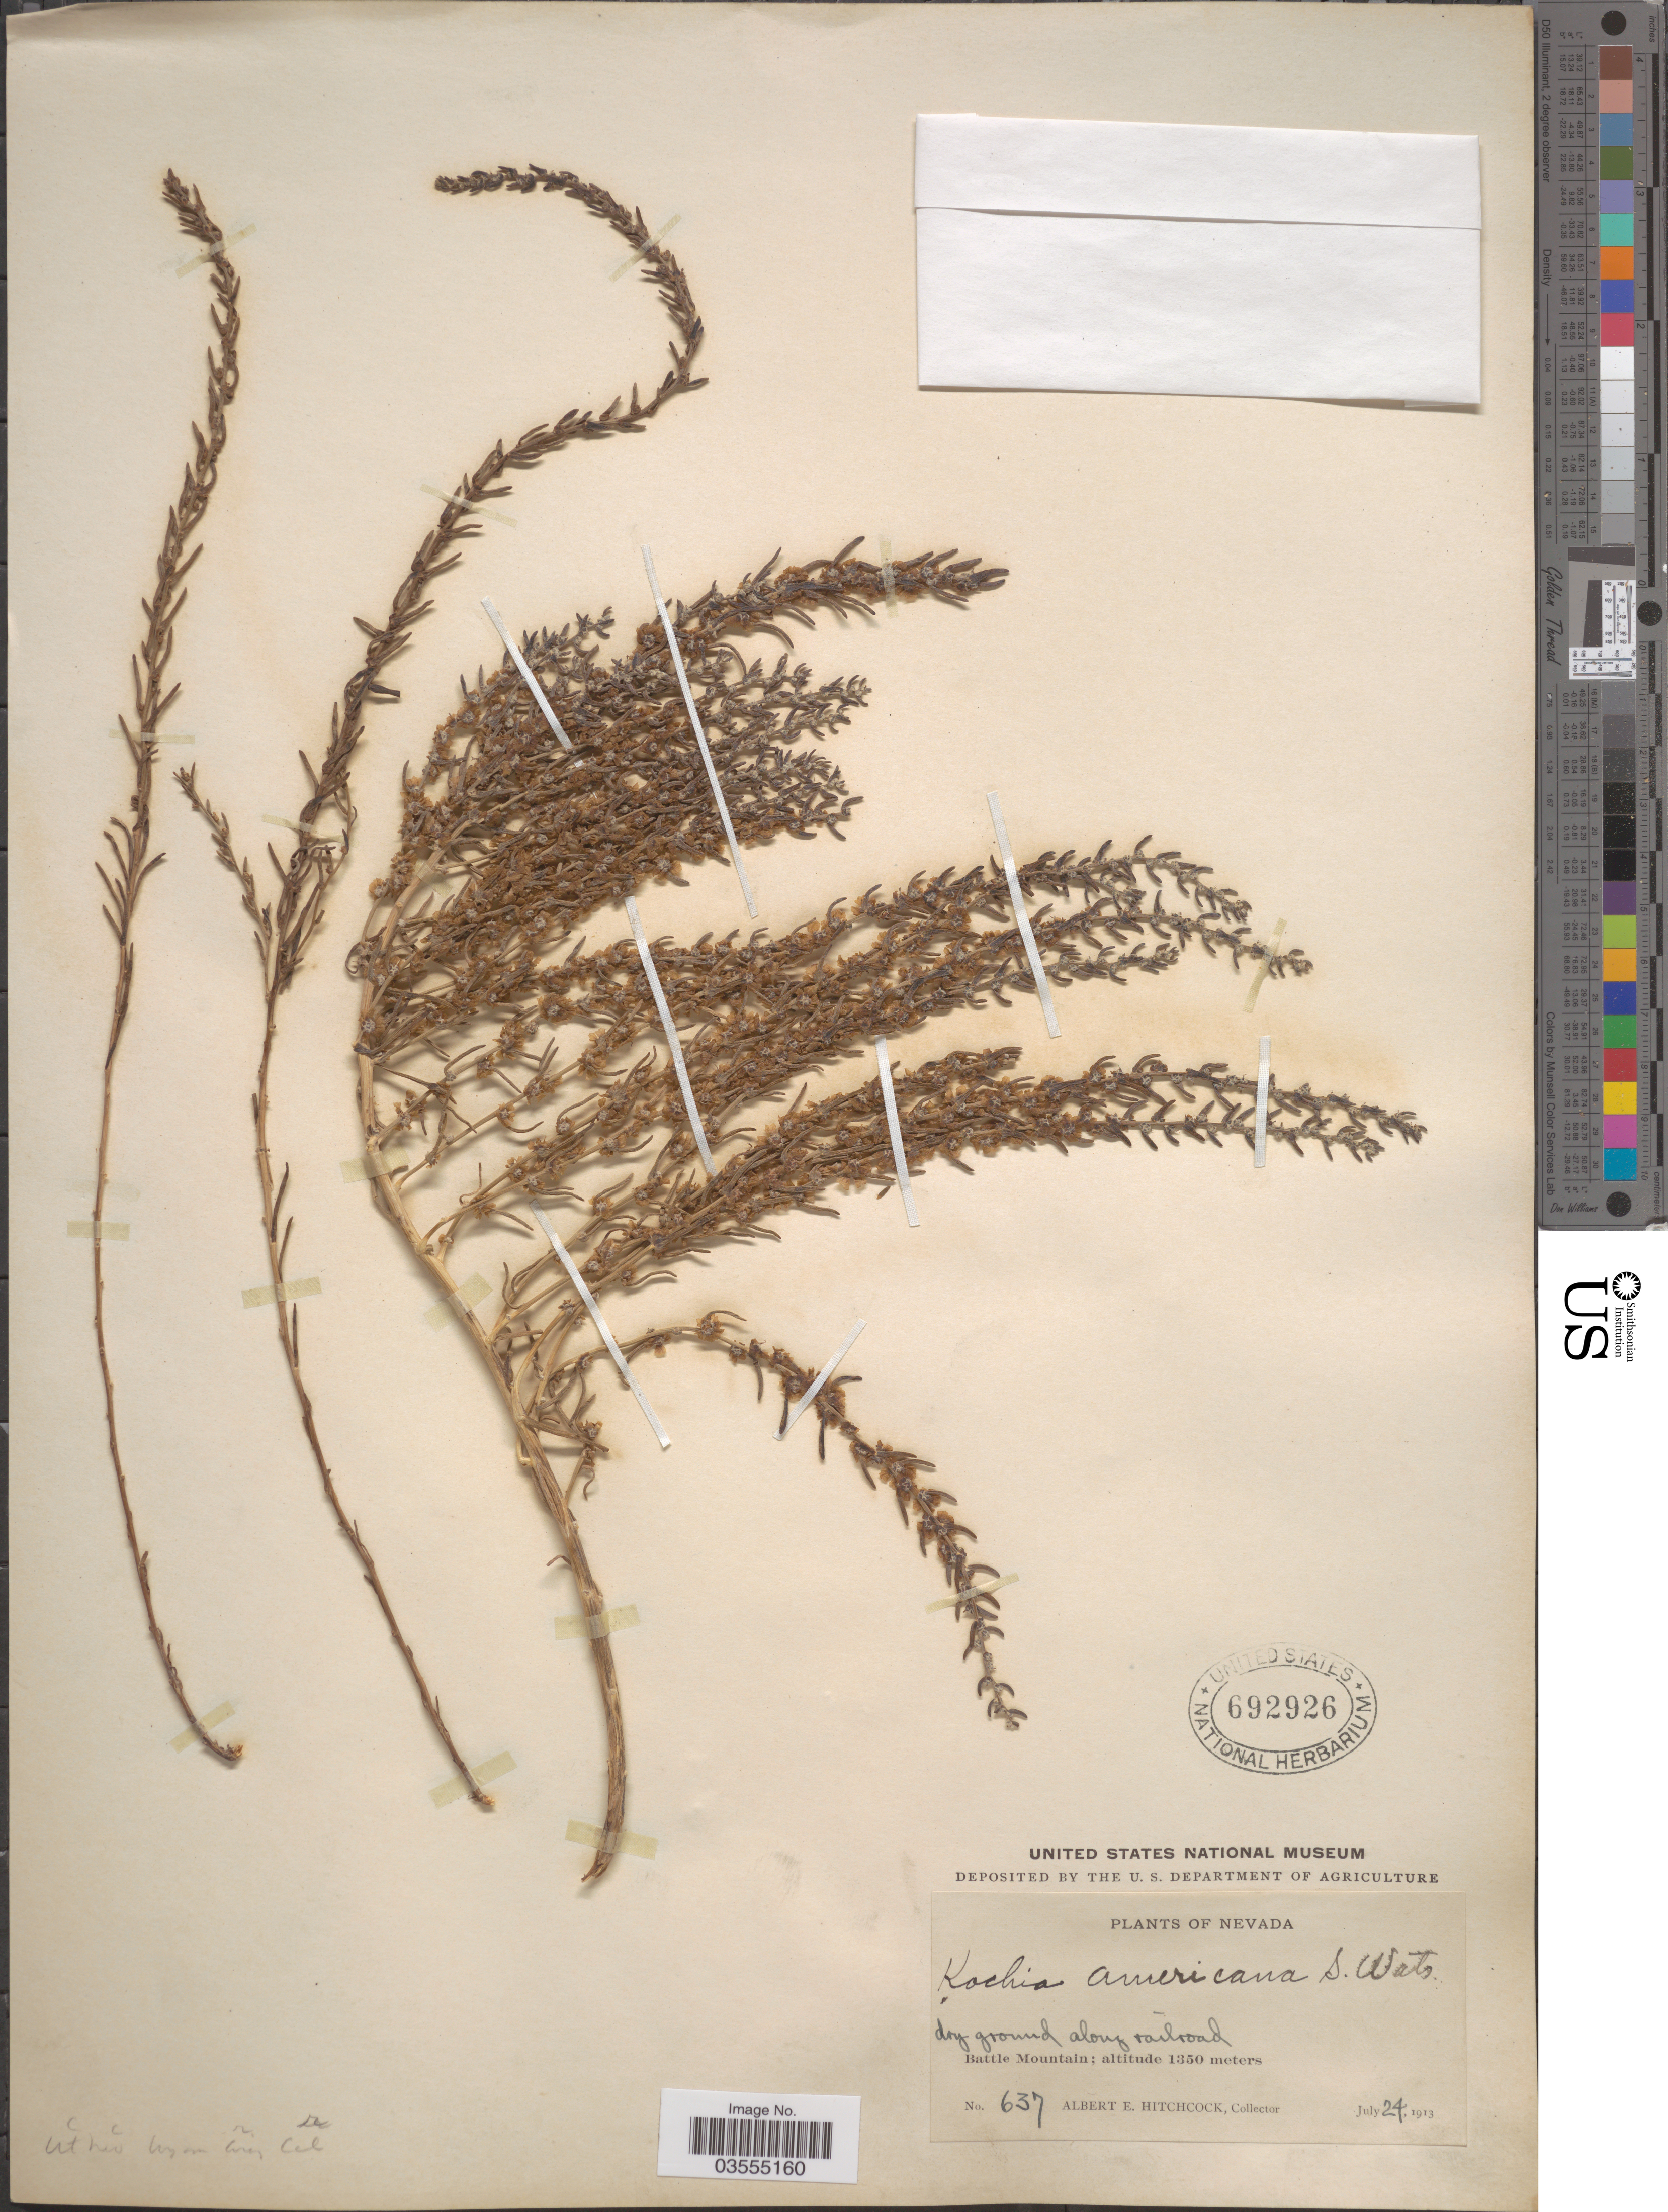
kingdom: Plantae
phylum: Tracheophyta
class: Magnoliopsida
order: Caryophyllales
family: Amaranthaceae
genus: Neokochia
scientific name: Neokochia americana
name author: (S. Watson) G.L. Chu & S.C. Sand.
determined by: Strong, Mark T., (BOT), Smithsonian Institution - National Museum of Natural History (UNITED STATES)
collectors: A. Hitchcock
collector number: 637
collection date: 1913-07-24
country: United States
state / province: Nevada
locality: Battle Mountain.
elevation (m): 1350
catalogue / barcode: US 692926